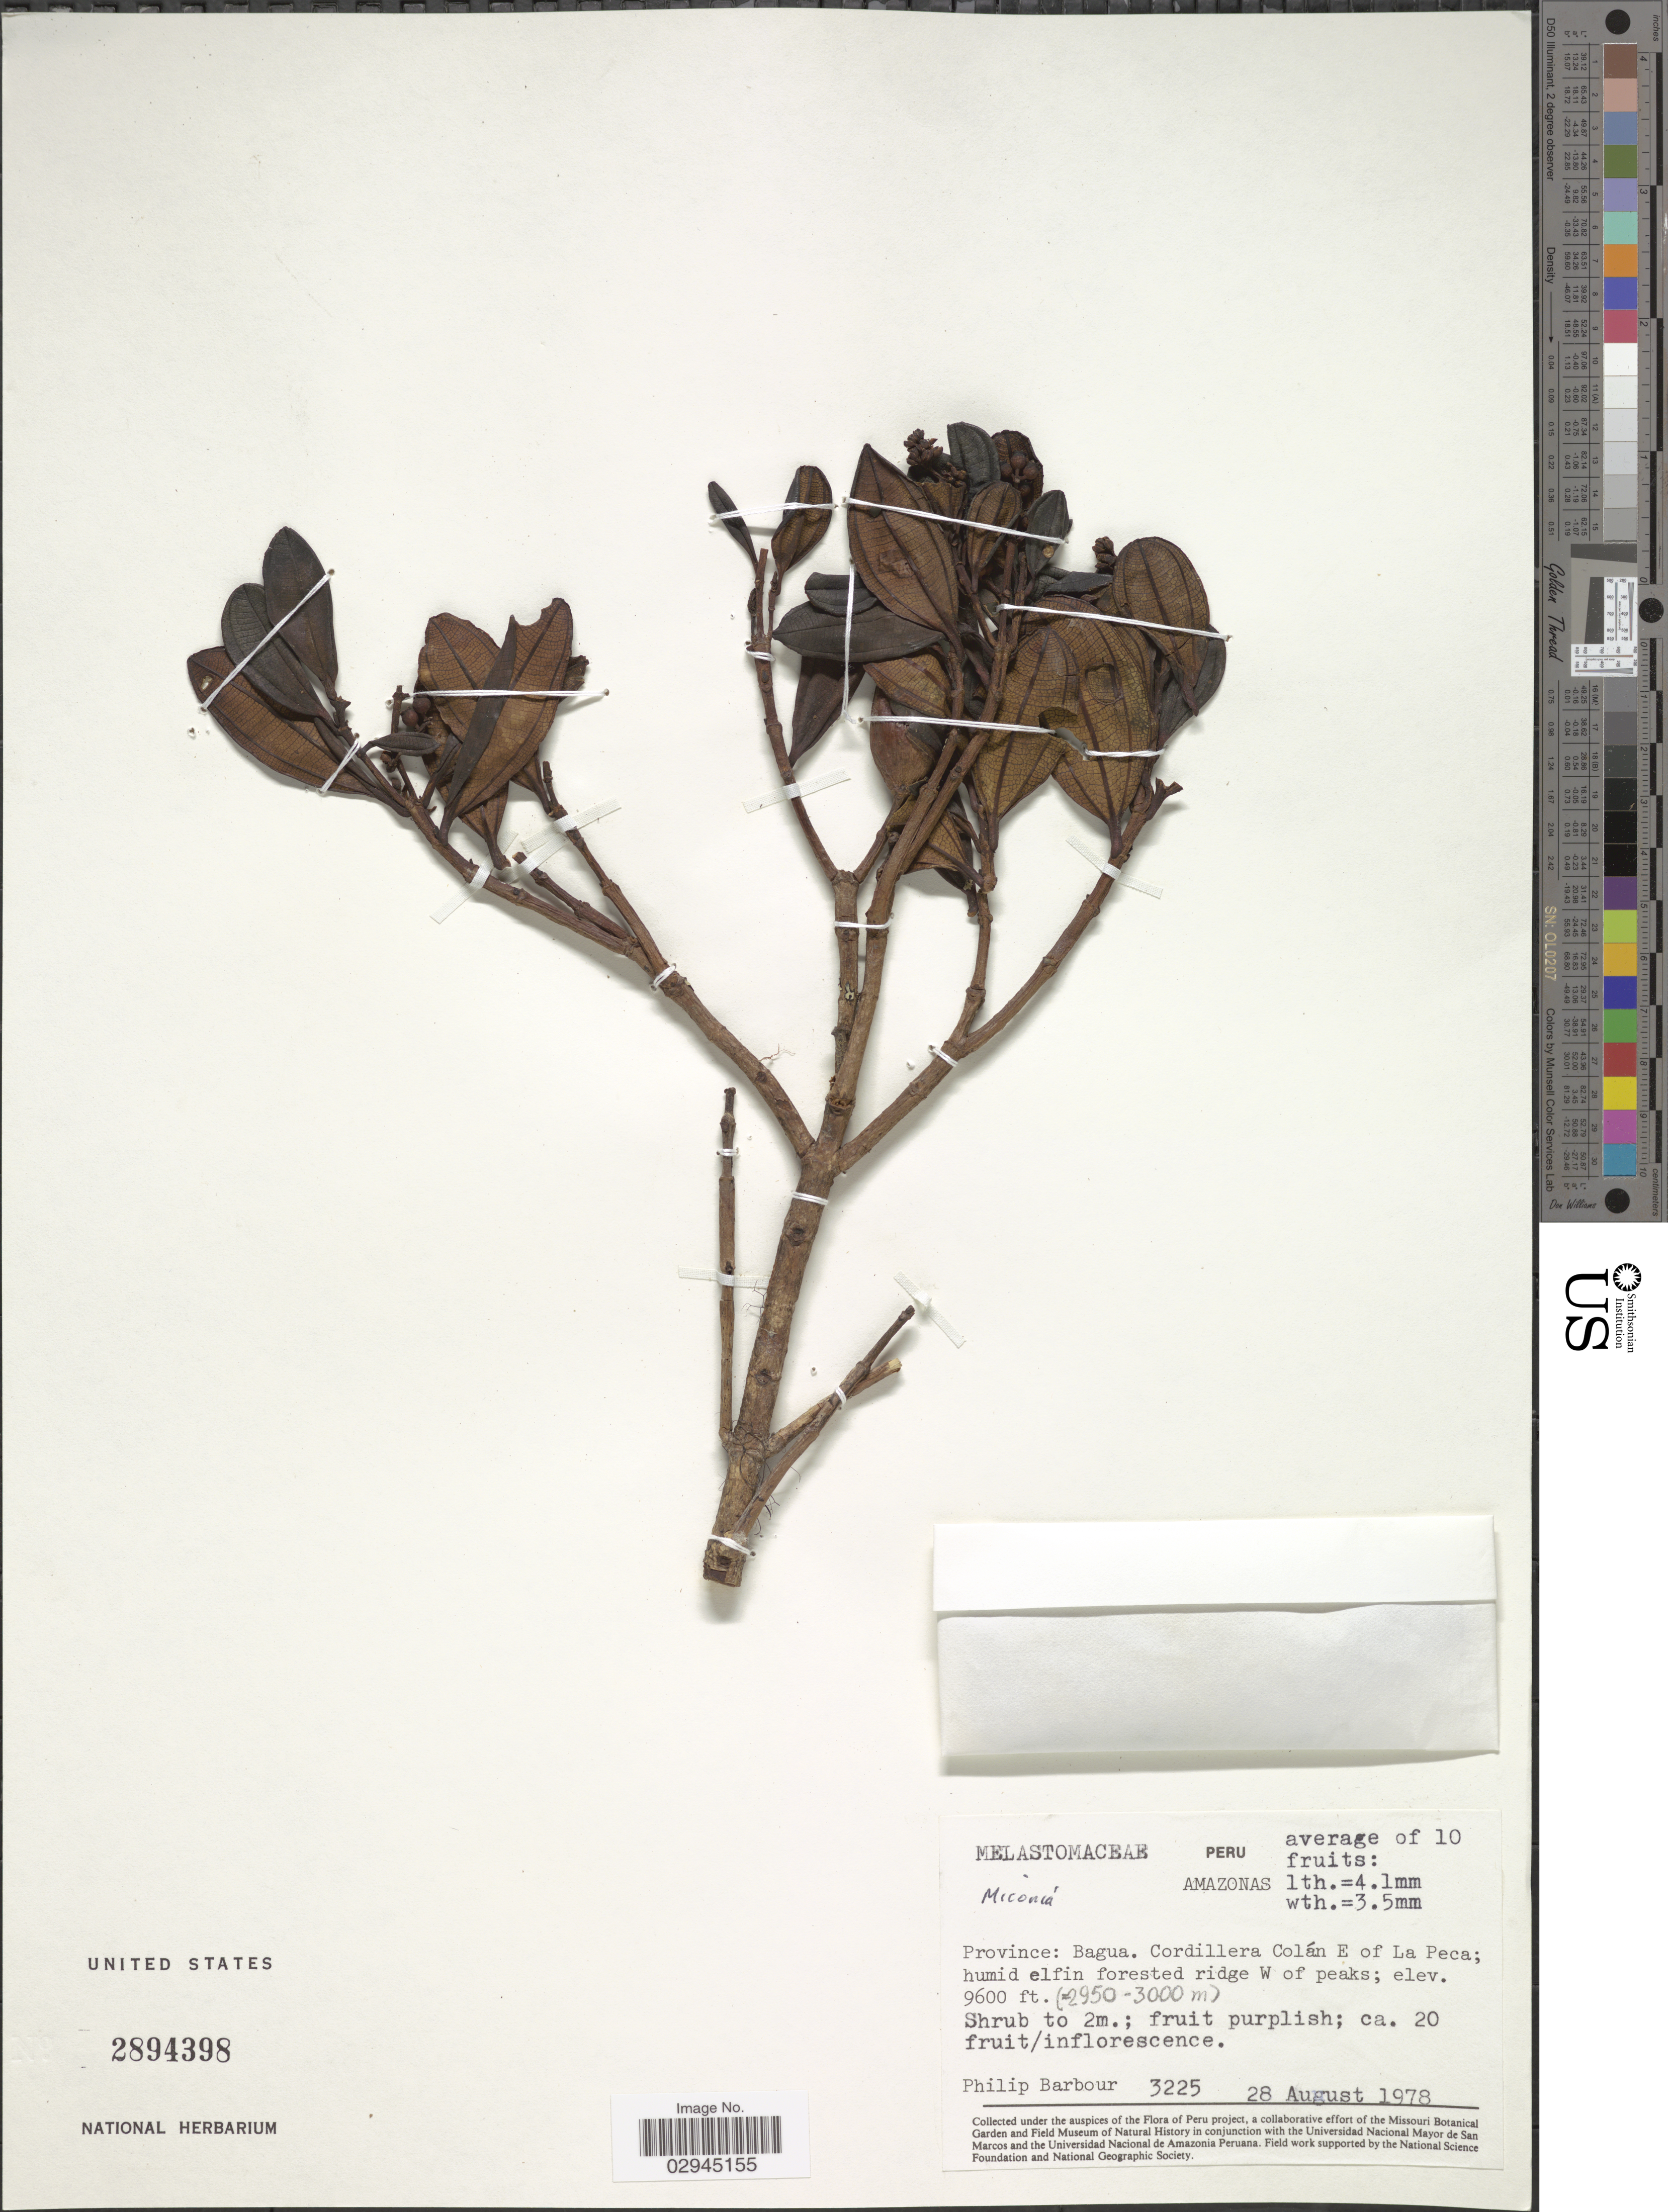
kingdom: Plantae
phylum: Tracheophyta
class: Magnoliopsida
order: Myrtales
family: Melastomataceae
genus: Miconia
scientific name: Miconia sp.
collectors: P. Barbour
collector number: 3225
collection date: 1978-08-28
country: Peru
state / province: Amazonas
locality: Province: Bagua. Cordillera Colán E of La Peca: humid elfin forested ridge W of peaks.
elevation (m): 2926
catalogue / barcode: US 2894398